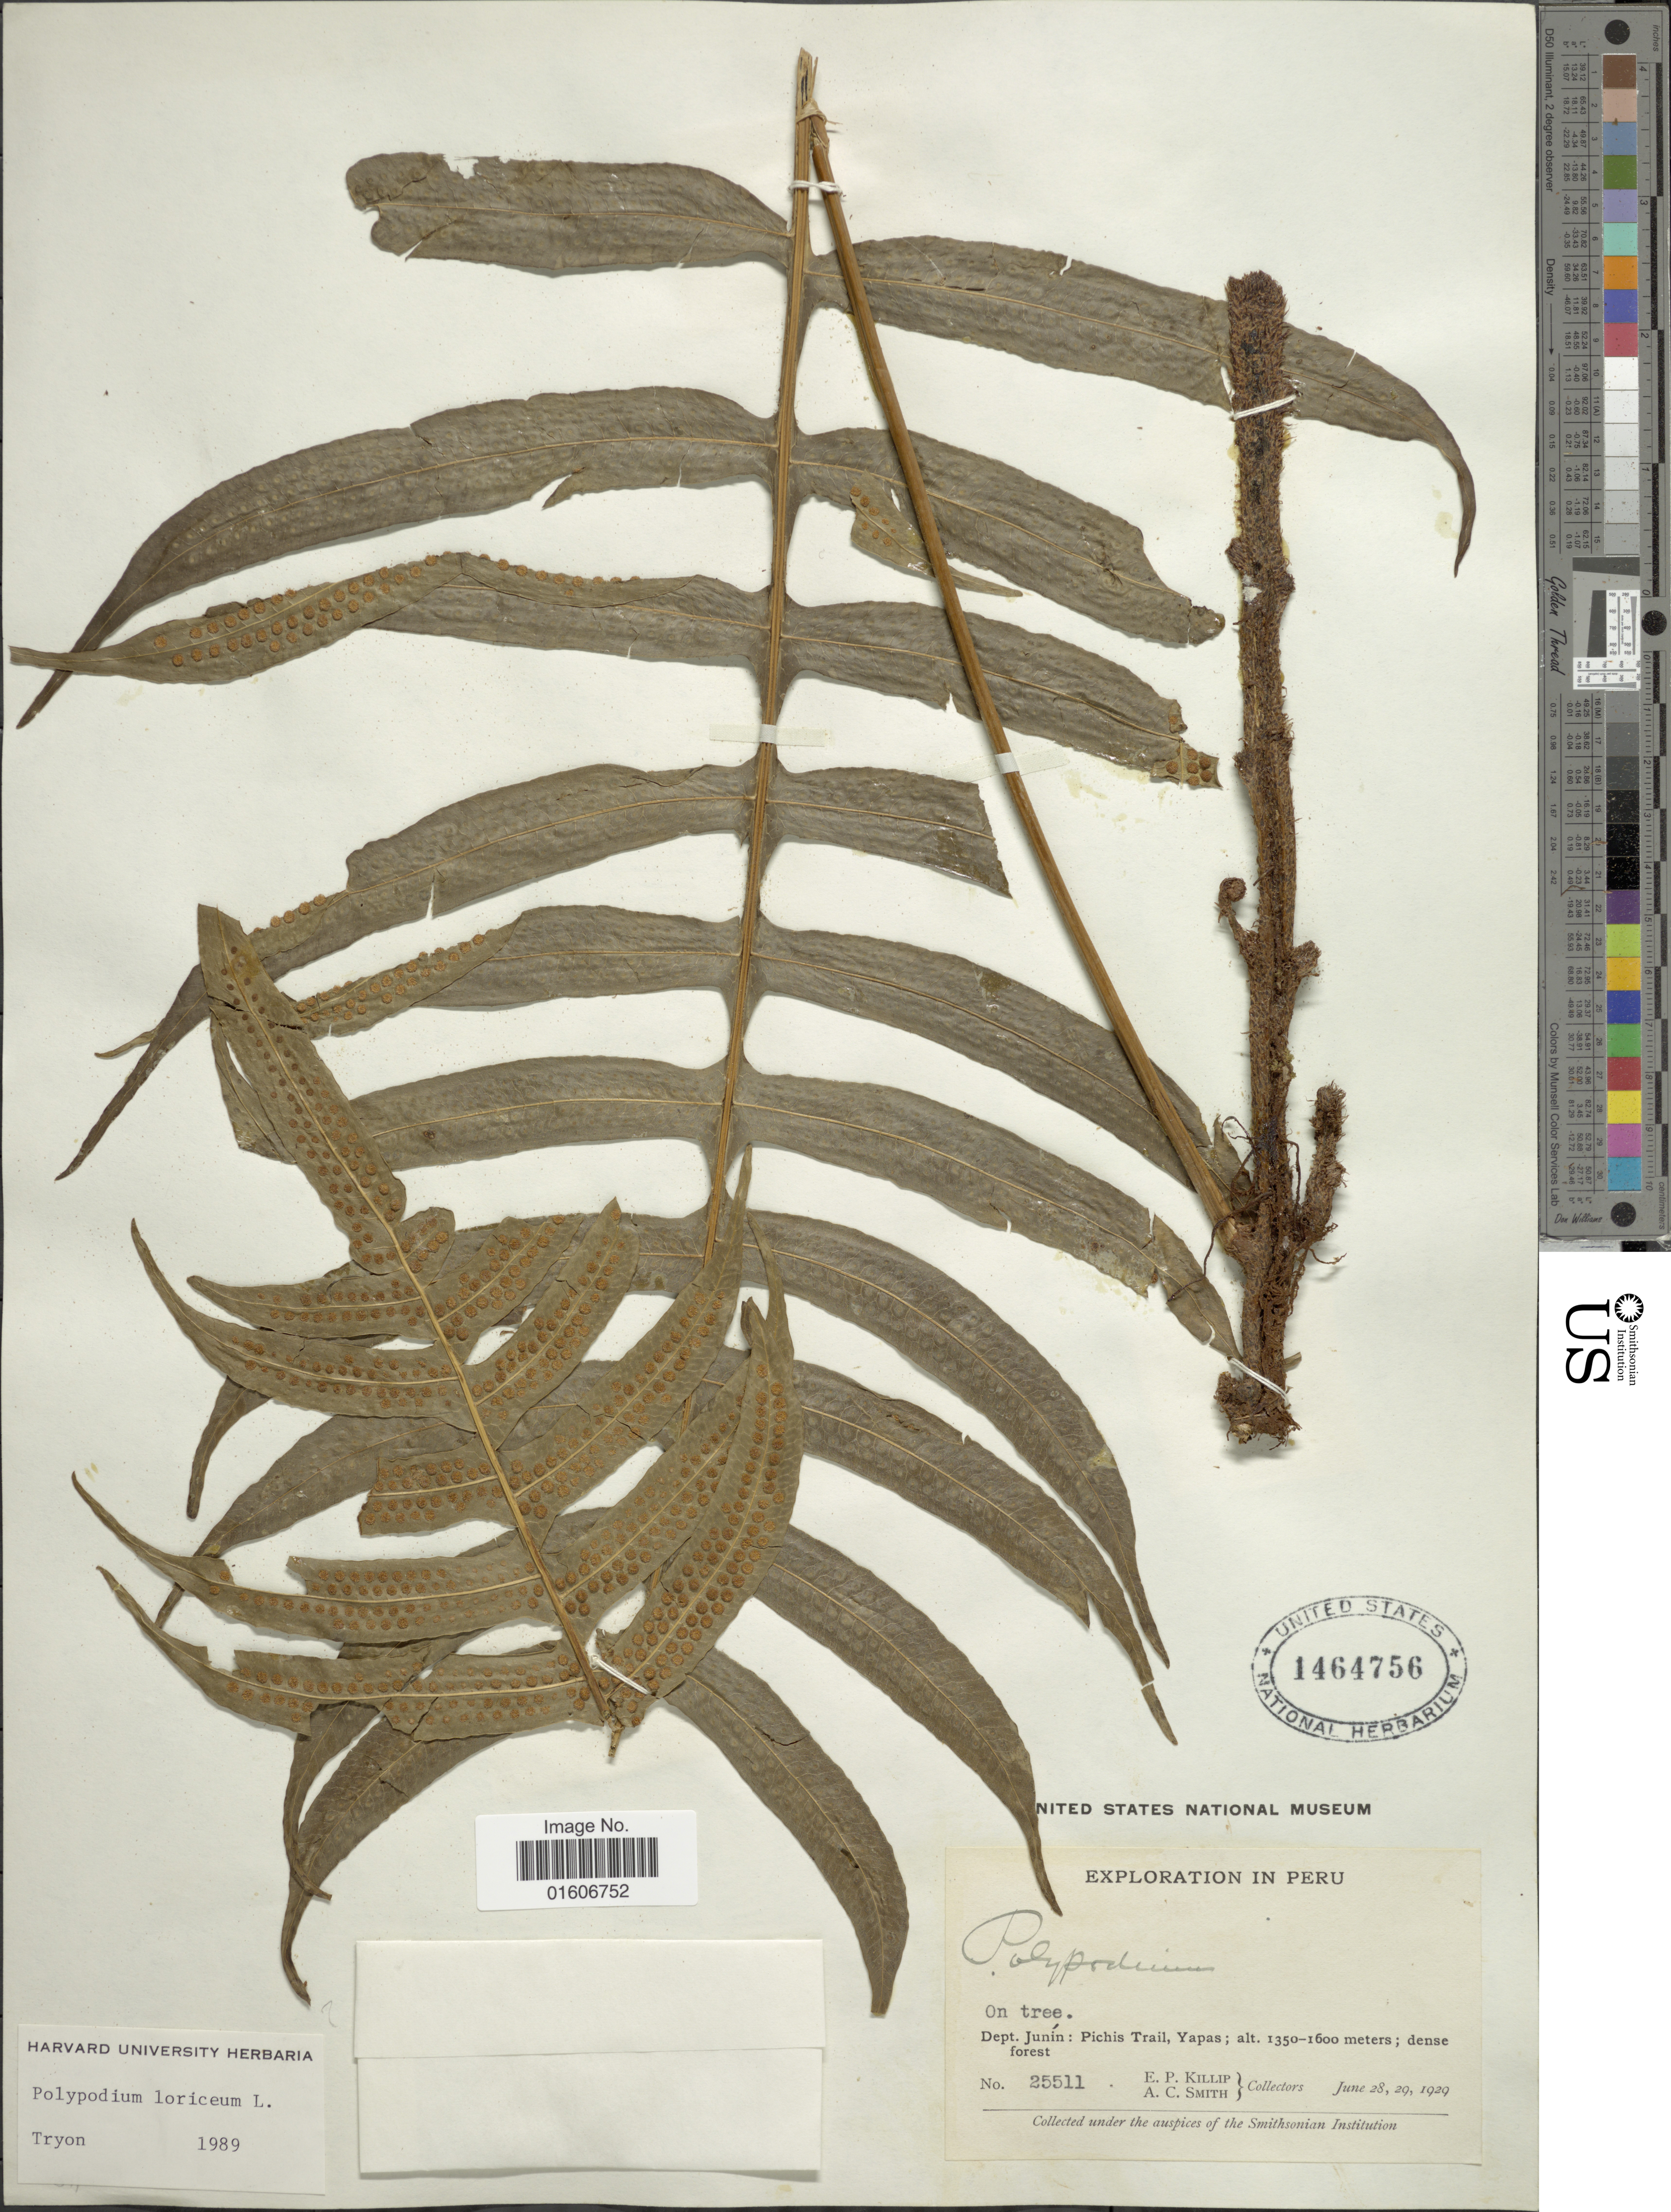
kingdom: Plantae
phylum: Tracheophyta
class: Polypodiopsida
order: Polypodiales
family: Polypodiaceae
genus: Serpocaulon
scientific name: Serpocaulon loriceum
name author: (L.) A.R. Sm.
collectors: E. P. Killip & A. C. Smith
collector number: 25511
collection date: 1929-06-28/1929-06-29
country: Peru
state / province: Junín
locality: Dept. Junín: Pichis Trail, Yapas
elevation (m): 1350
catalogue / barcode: US 1464756